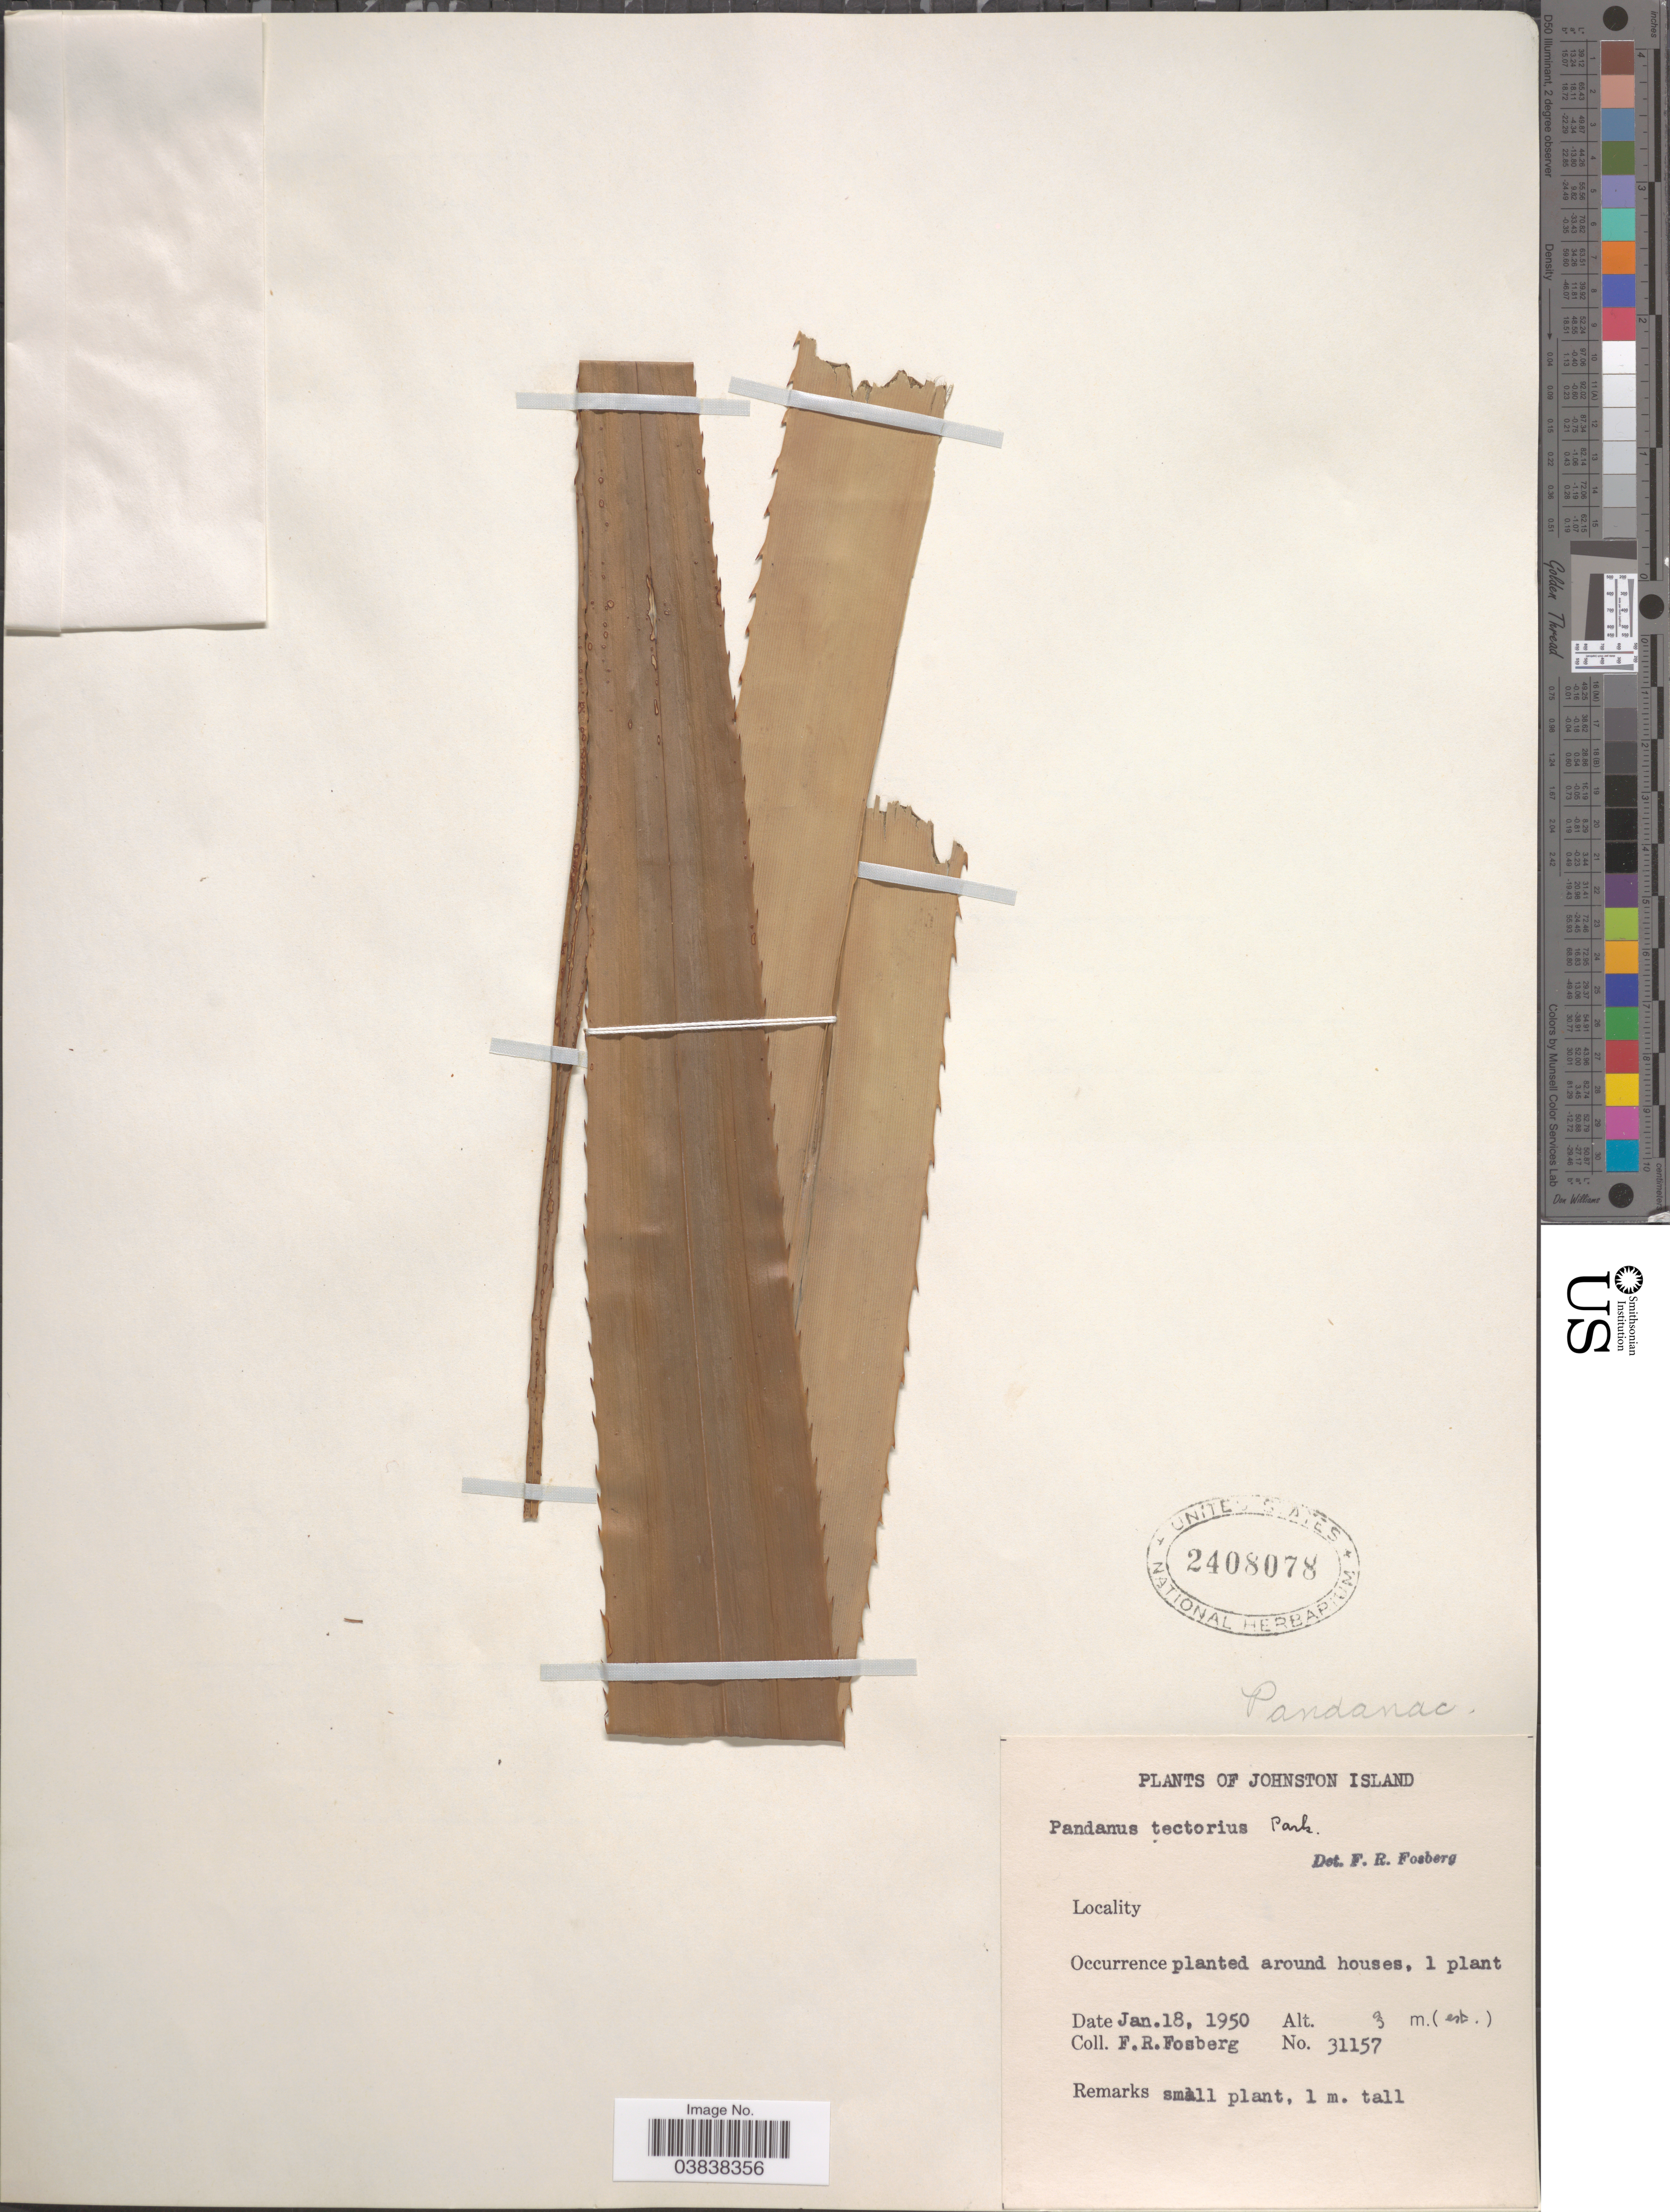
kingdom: Plantae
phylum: Tracheophyta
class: Liliopsida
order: Pandanales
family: Pandanaceae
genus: Pandanus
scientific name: Pandanus tectorius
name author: Parkinson ex DuRoi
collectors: F. R. Fosberg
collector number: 31157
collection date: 1950-01-18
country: U.S. Administered Pacific Islands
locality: Johnston Island.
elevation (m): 3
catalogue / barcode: US 2408078